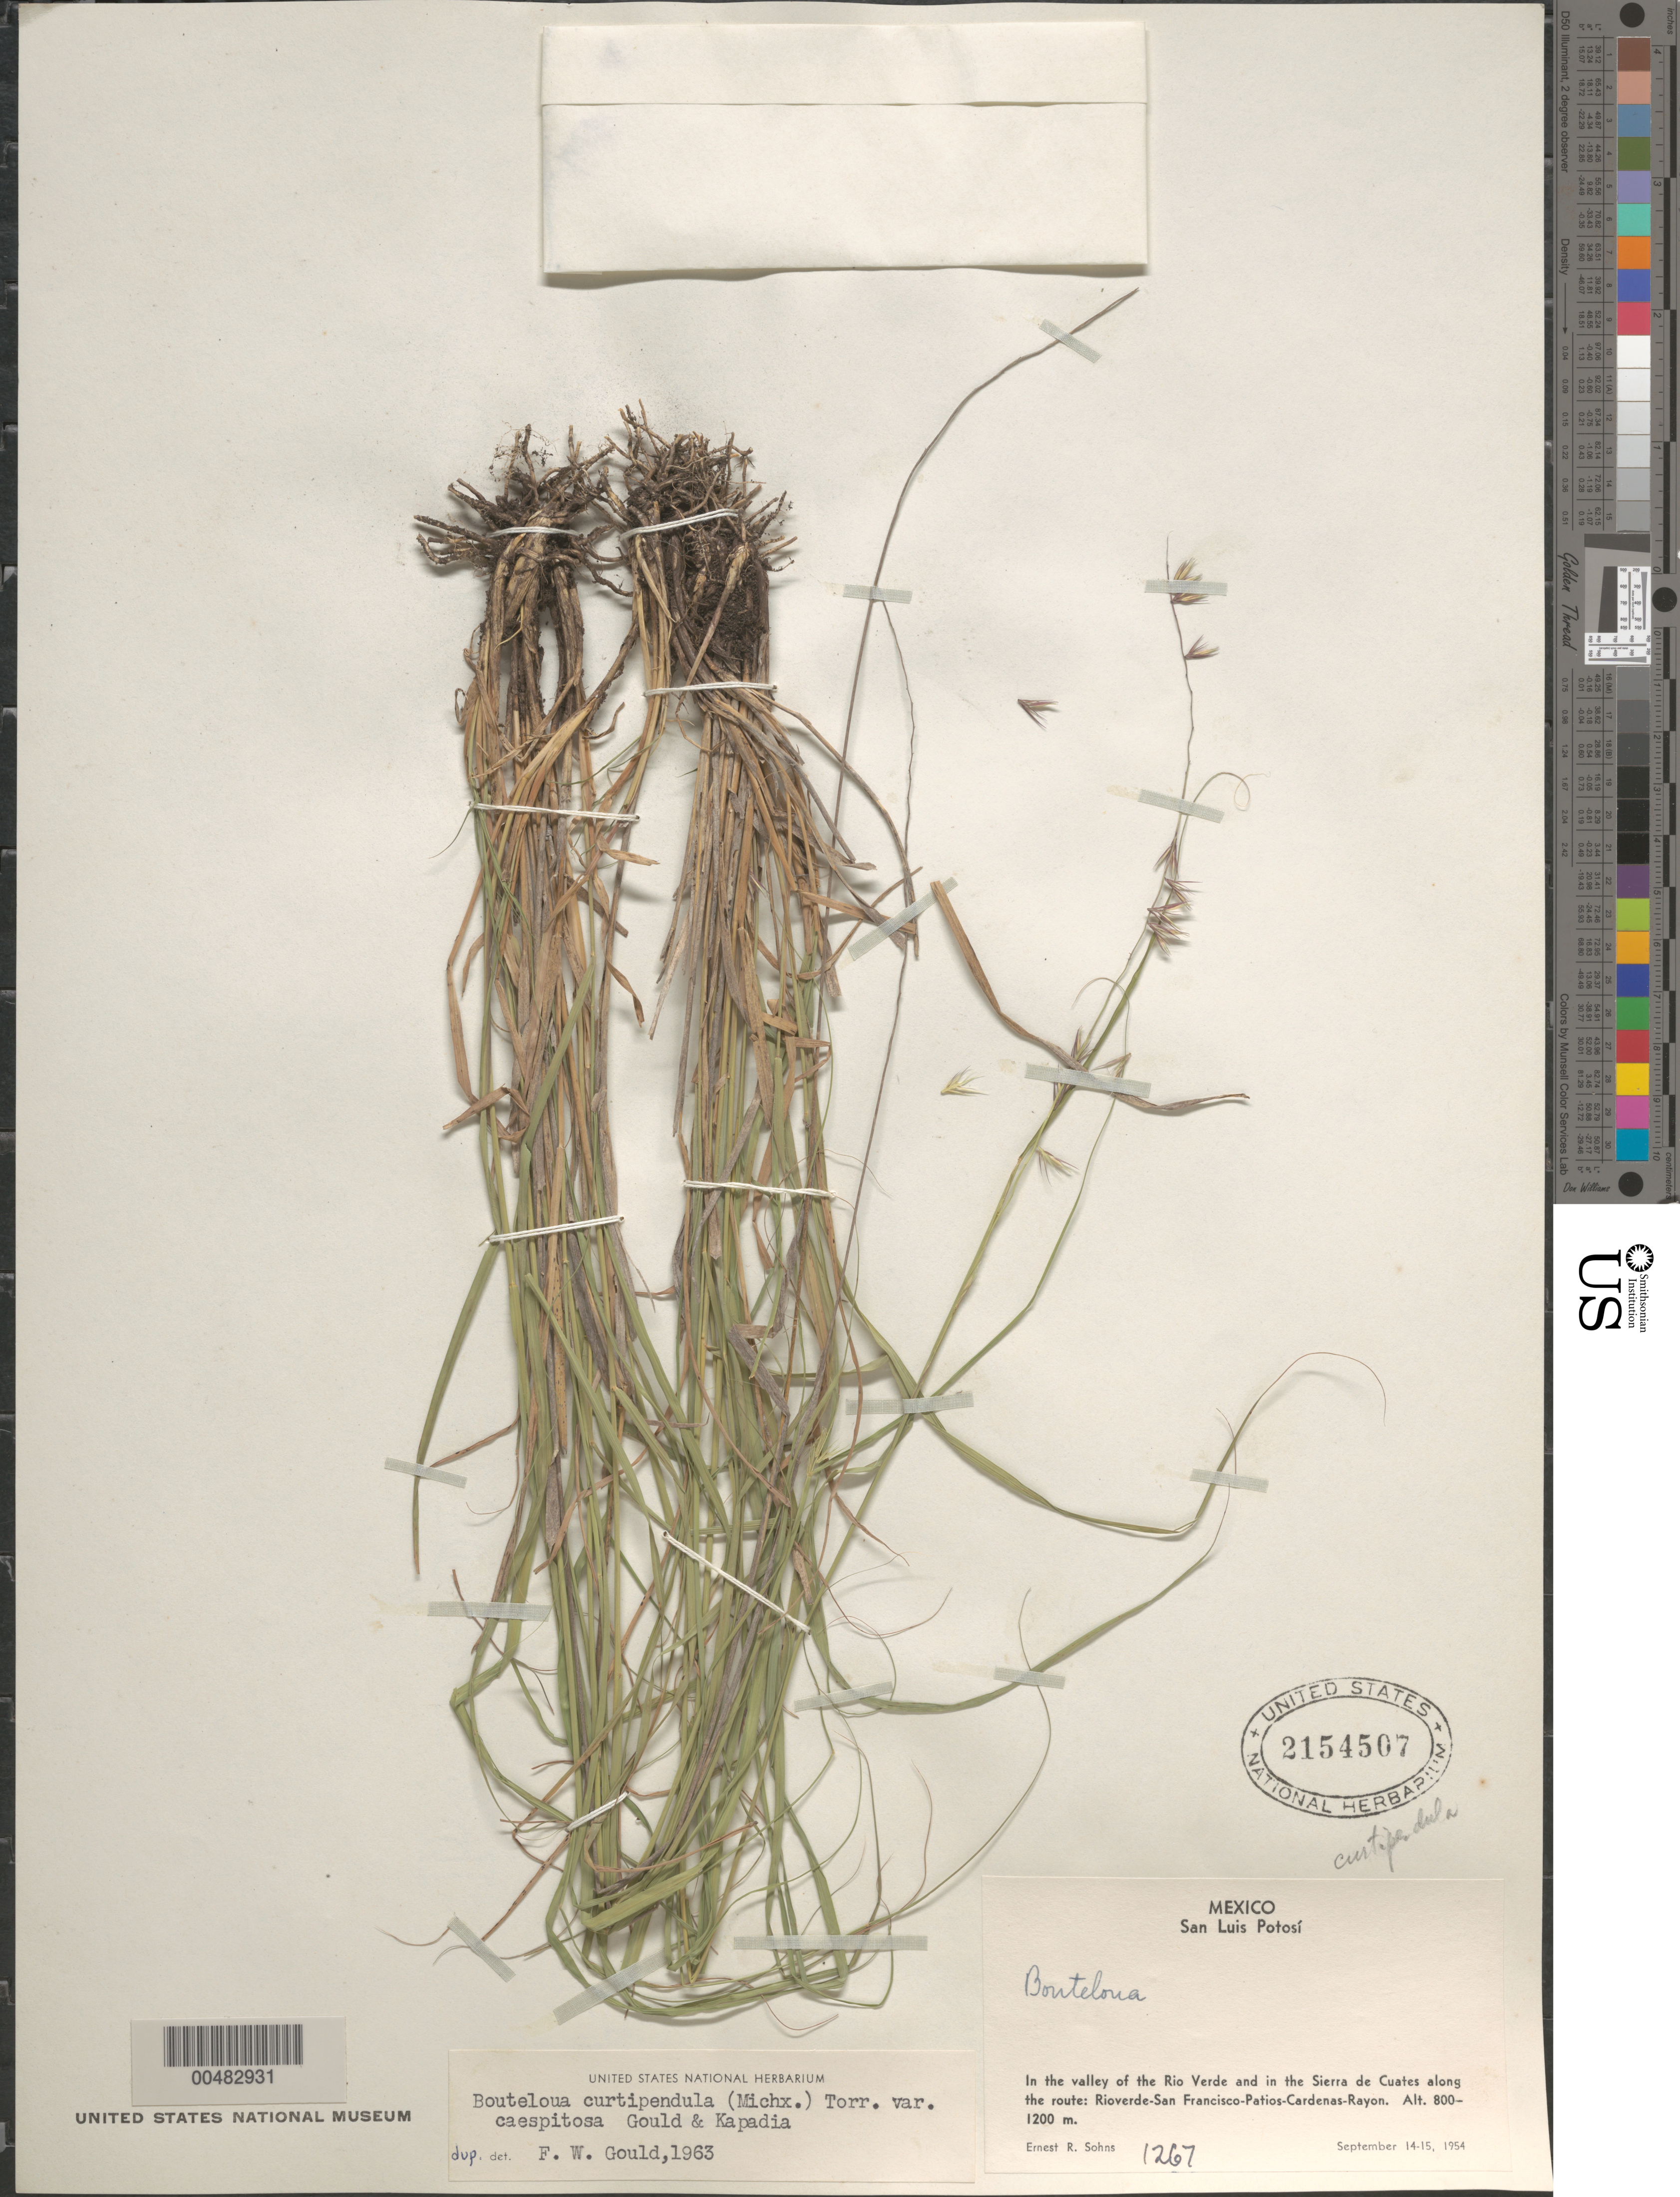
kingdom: Plantae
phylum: Tracheophyta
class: Liliopsida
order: Poales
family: Poaceae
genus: Bouteloua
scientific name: Bouteloua curtipendula var. caespitosa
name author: Gould & Kapadia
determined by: Gould, F. W.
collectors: E. R. Sohns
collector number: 1267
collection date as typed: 14 Sep 1954 to 15 Sep 1954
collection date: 1954-09-14/1954-09-15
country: Mexico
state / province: San Luis Potosi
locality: In the valley of the Rio Verde & in the Sierra de Cuates along the route: Rioverde-San Francisco-Patios-Cardenas-Rayon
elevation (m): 800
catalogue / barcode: US 2154507